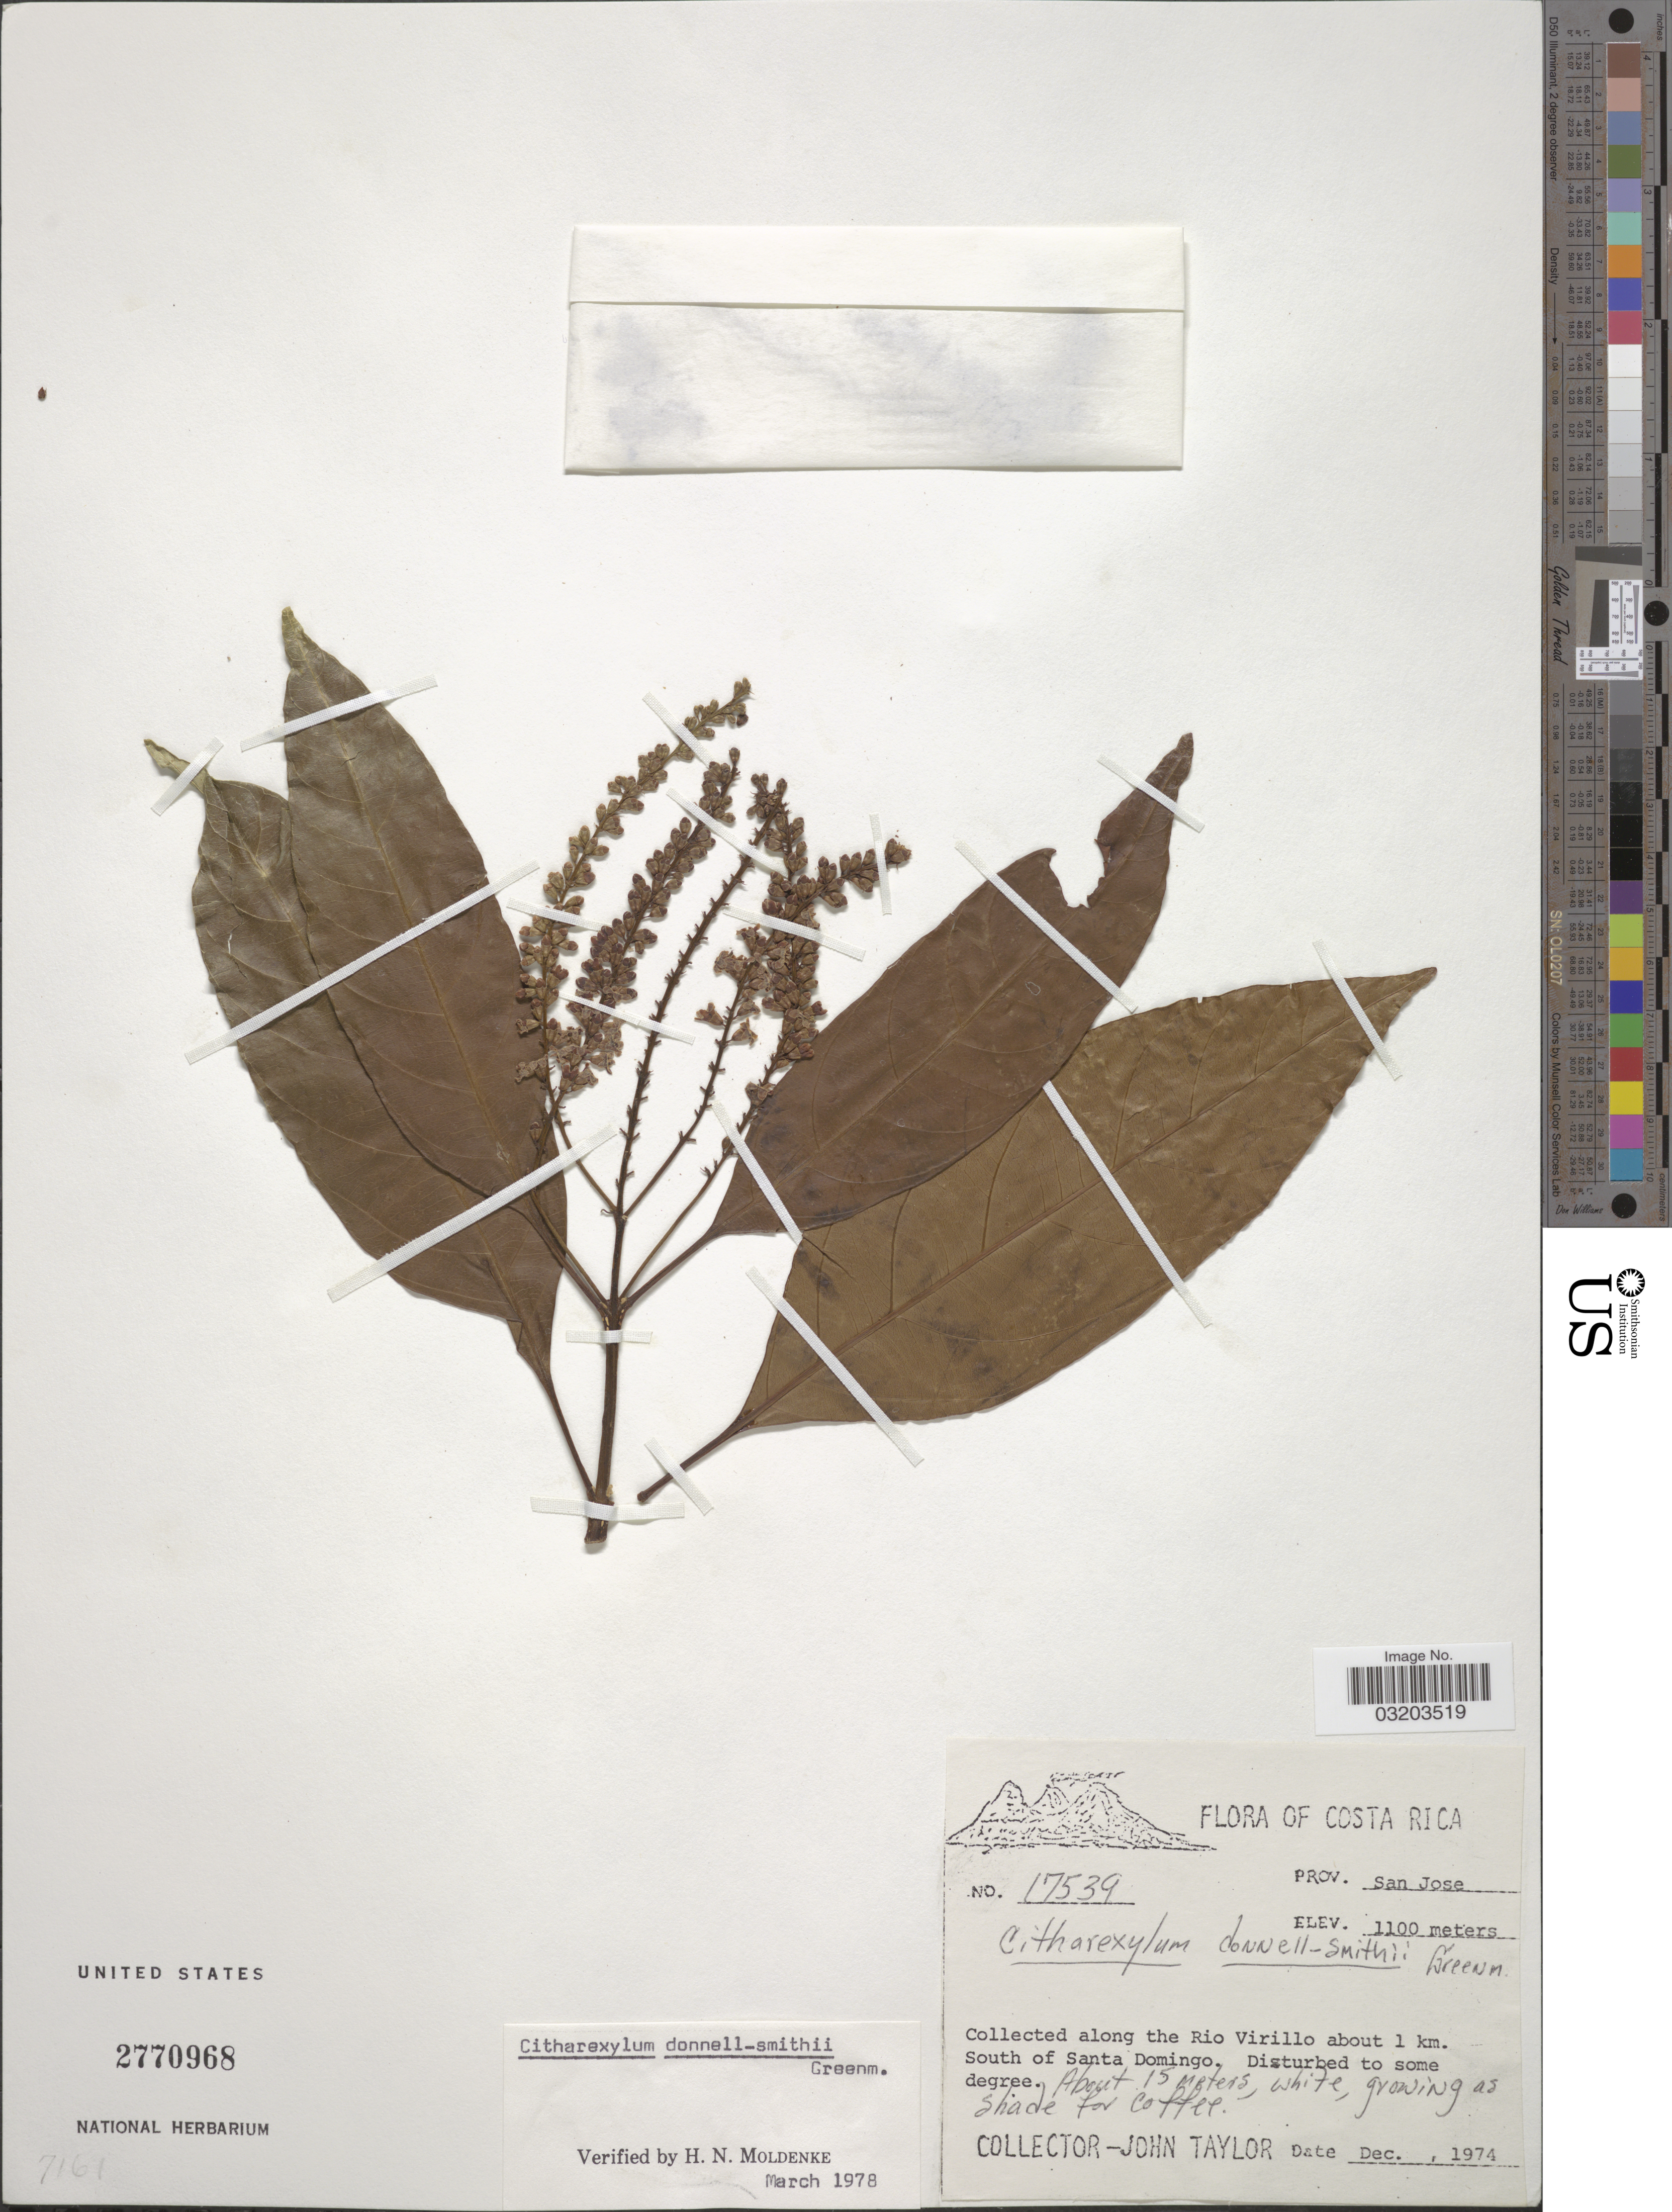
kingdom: Plantae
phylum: Tracheophyta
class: Magnoliopsida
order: Lamiales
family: Verbenaceae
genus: Citharexylum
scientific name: Citharexylum donnell-smithii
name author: Greenm.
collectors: J. Taylor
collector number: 17539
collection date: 1974-12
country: Costa Rica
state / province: San José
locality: Along the Rio Virillo about 1 km. South of Santo Domingo.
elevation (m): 1100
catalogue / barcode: US 2770968